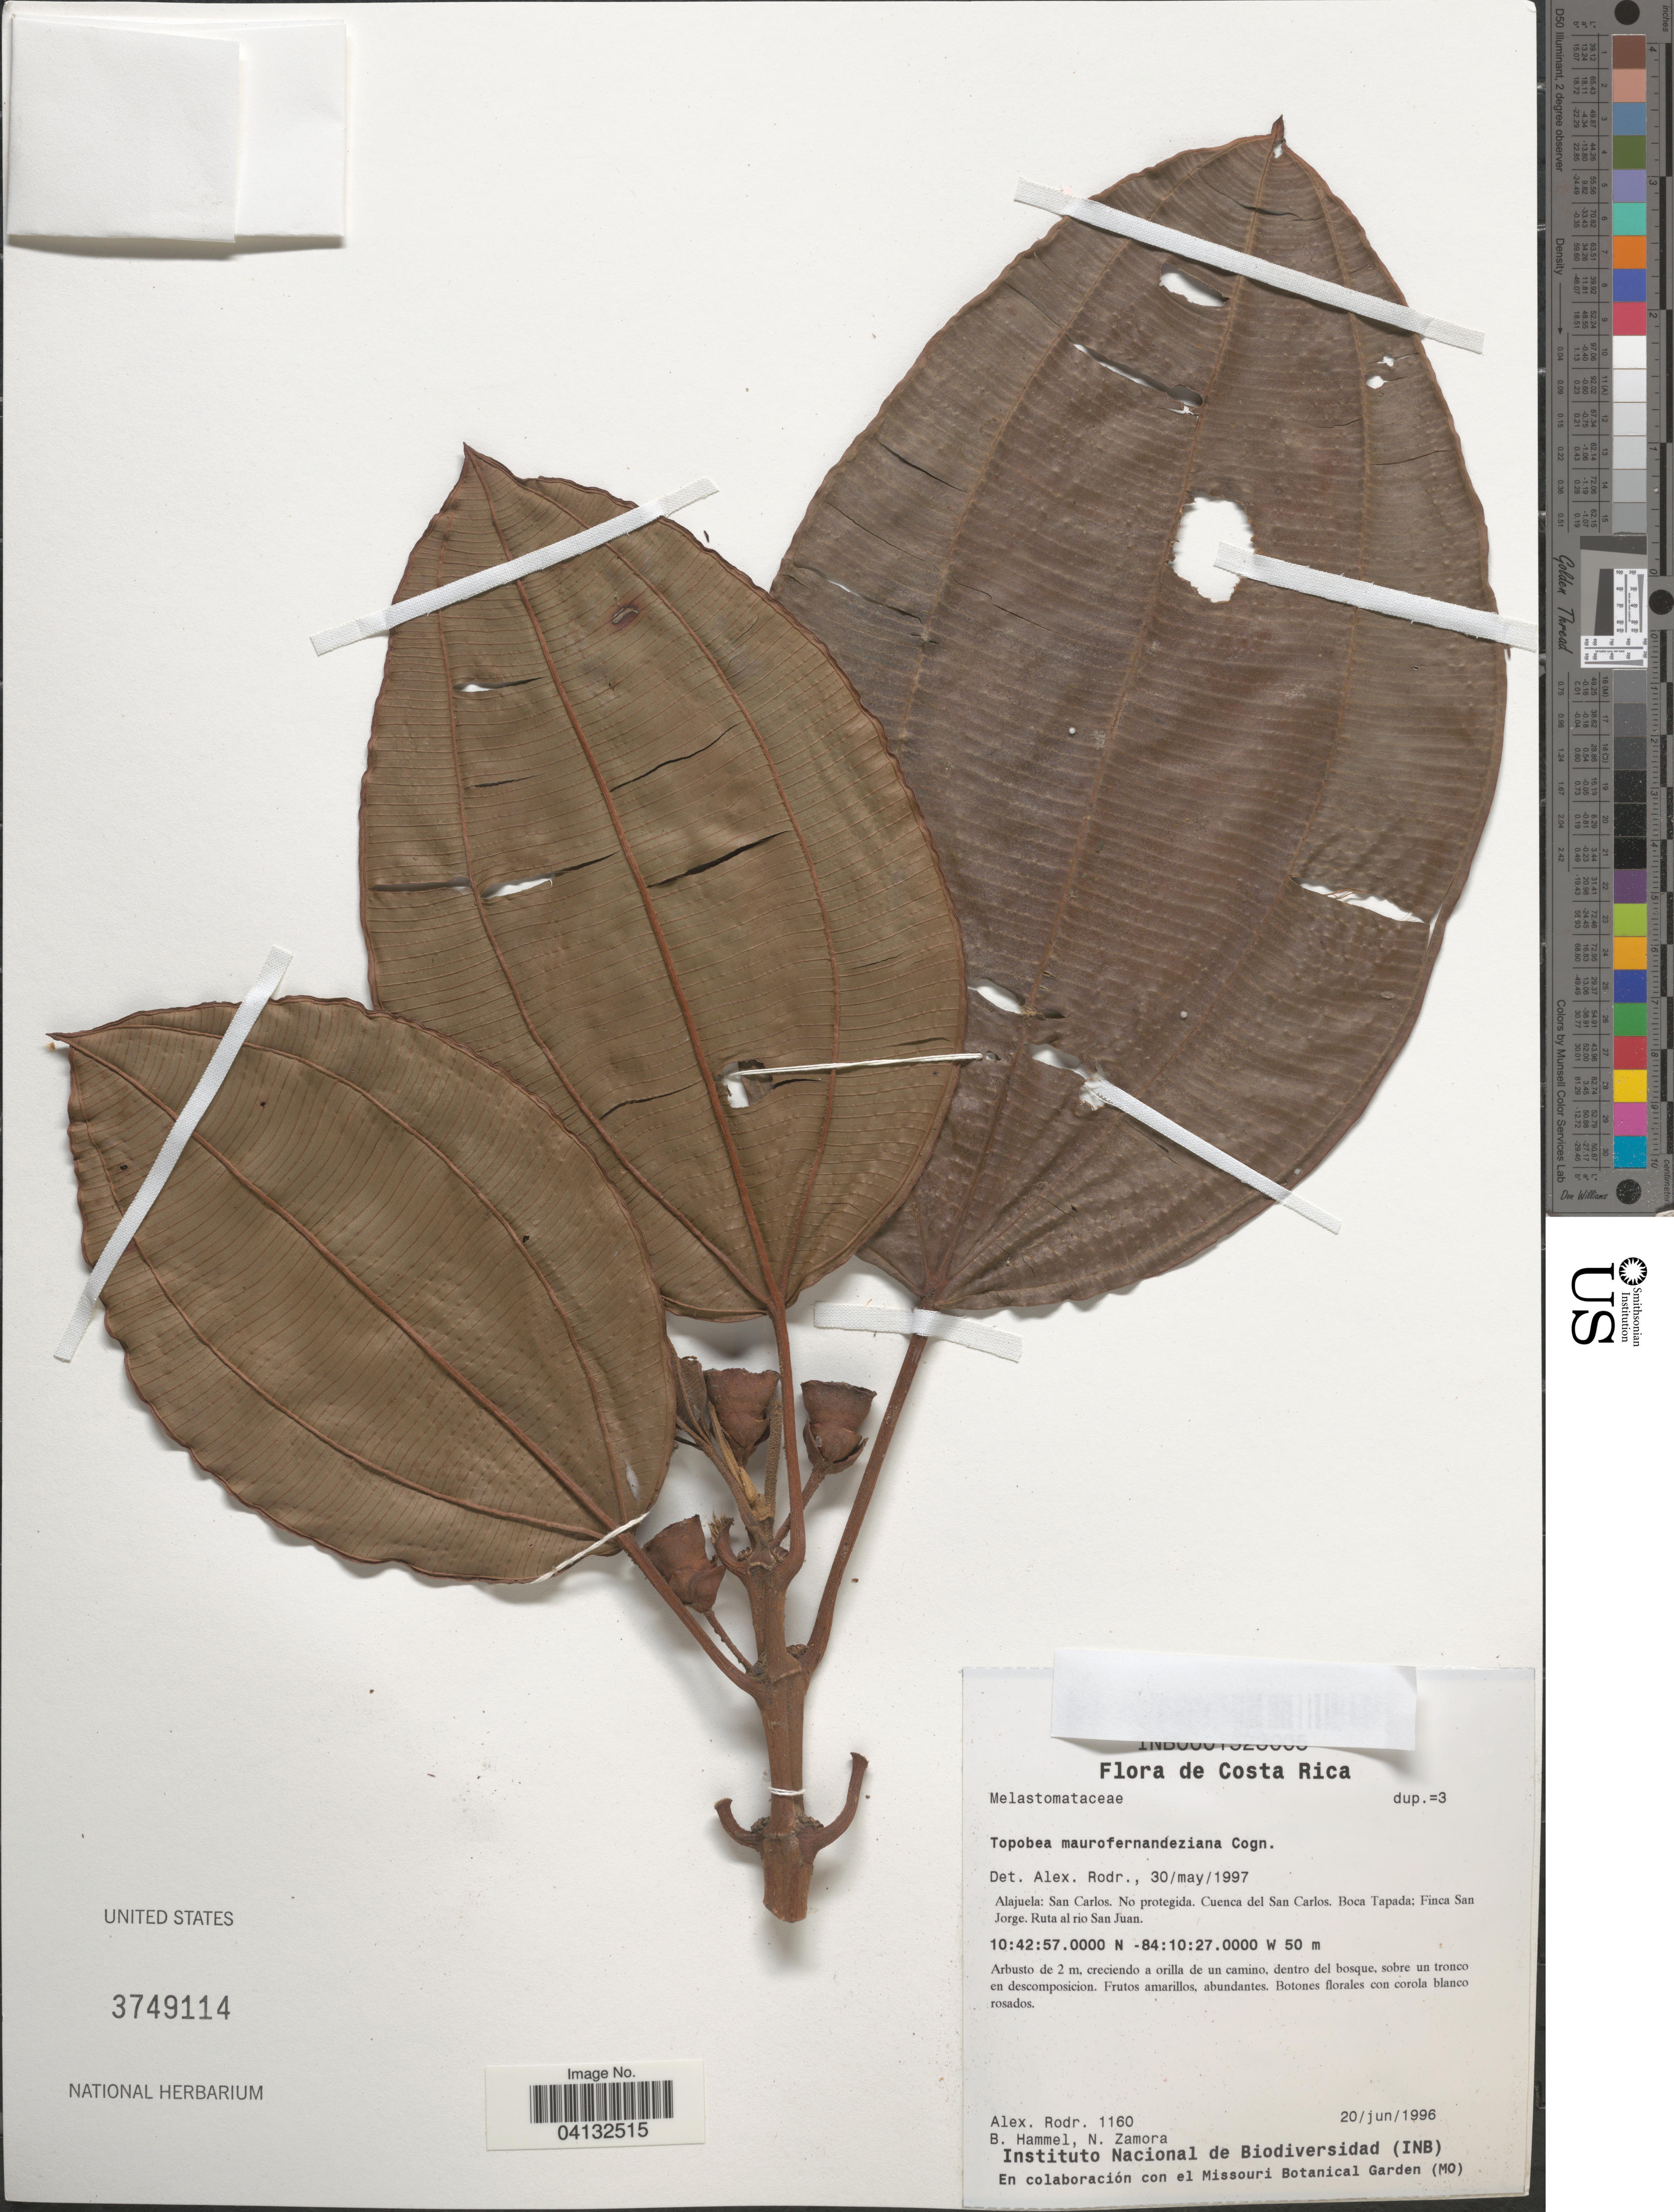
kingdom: Plantae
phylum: Tracheophyta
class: Magnoliopsida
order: Myrtales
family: Melastomataceae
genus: Topobea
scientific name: Topobea maurofernandeziana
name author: Cogn.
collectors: A. Rodr., B. Hammel & N. Zamora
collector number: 1160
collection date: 1996-06-20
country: Costa Rica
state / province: Alajuela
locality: San Carlos. Cuenca del San Carlos. Boca Tapada; Finca San Jorge. Ruta al rio San Juan.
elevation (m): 50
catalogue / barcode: US 3749114